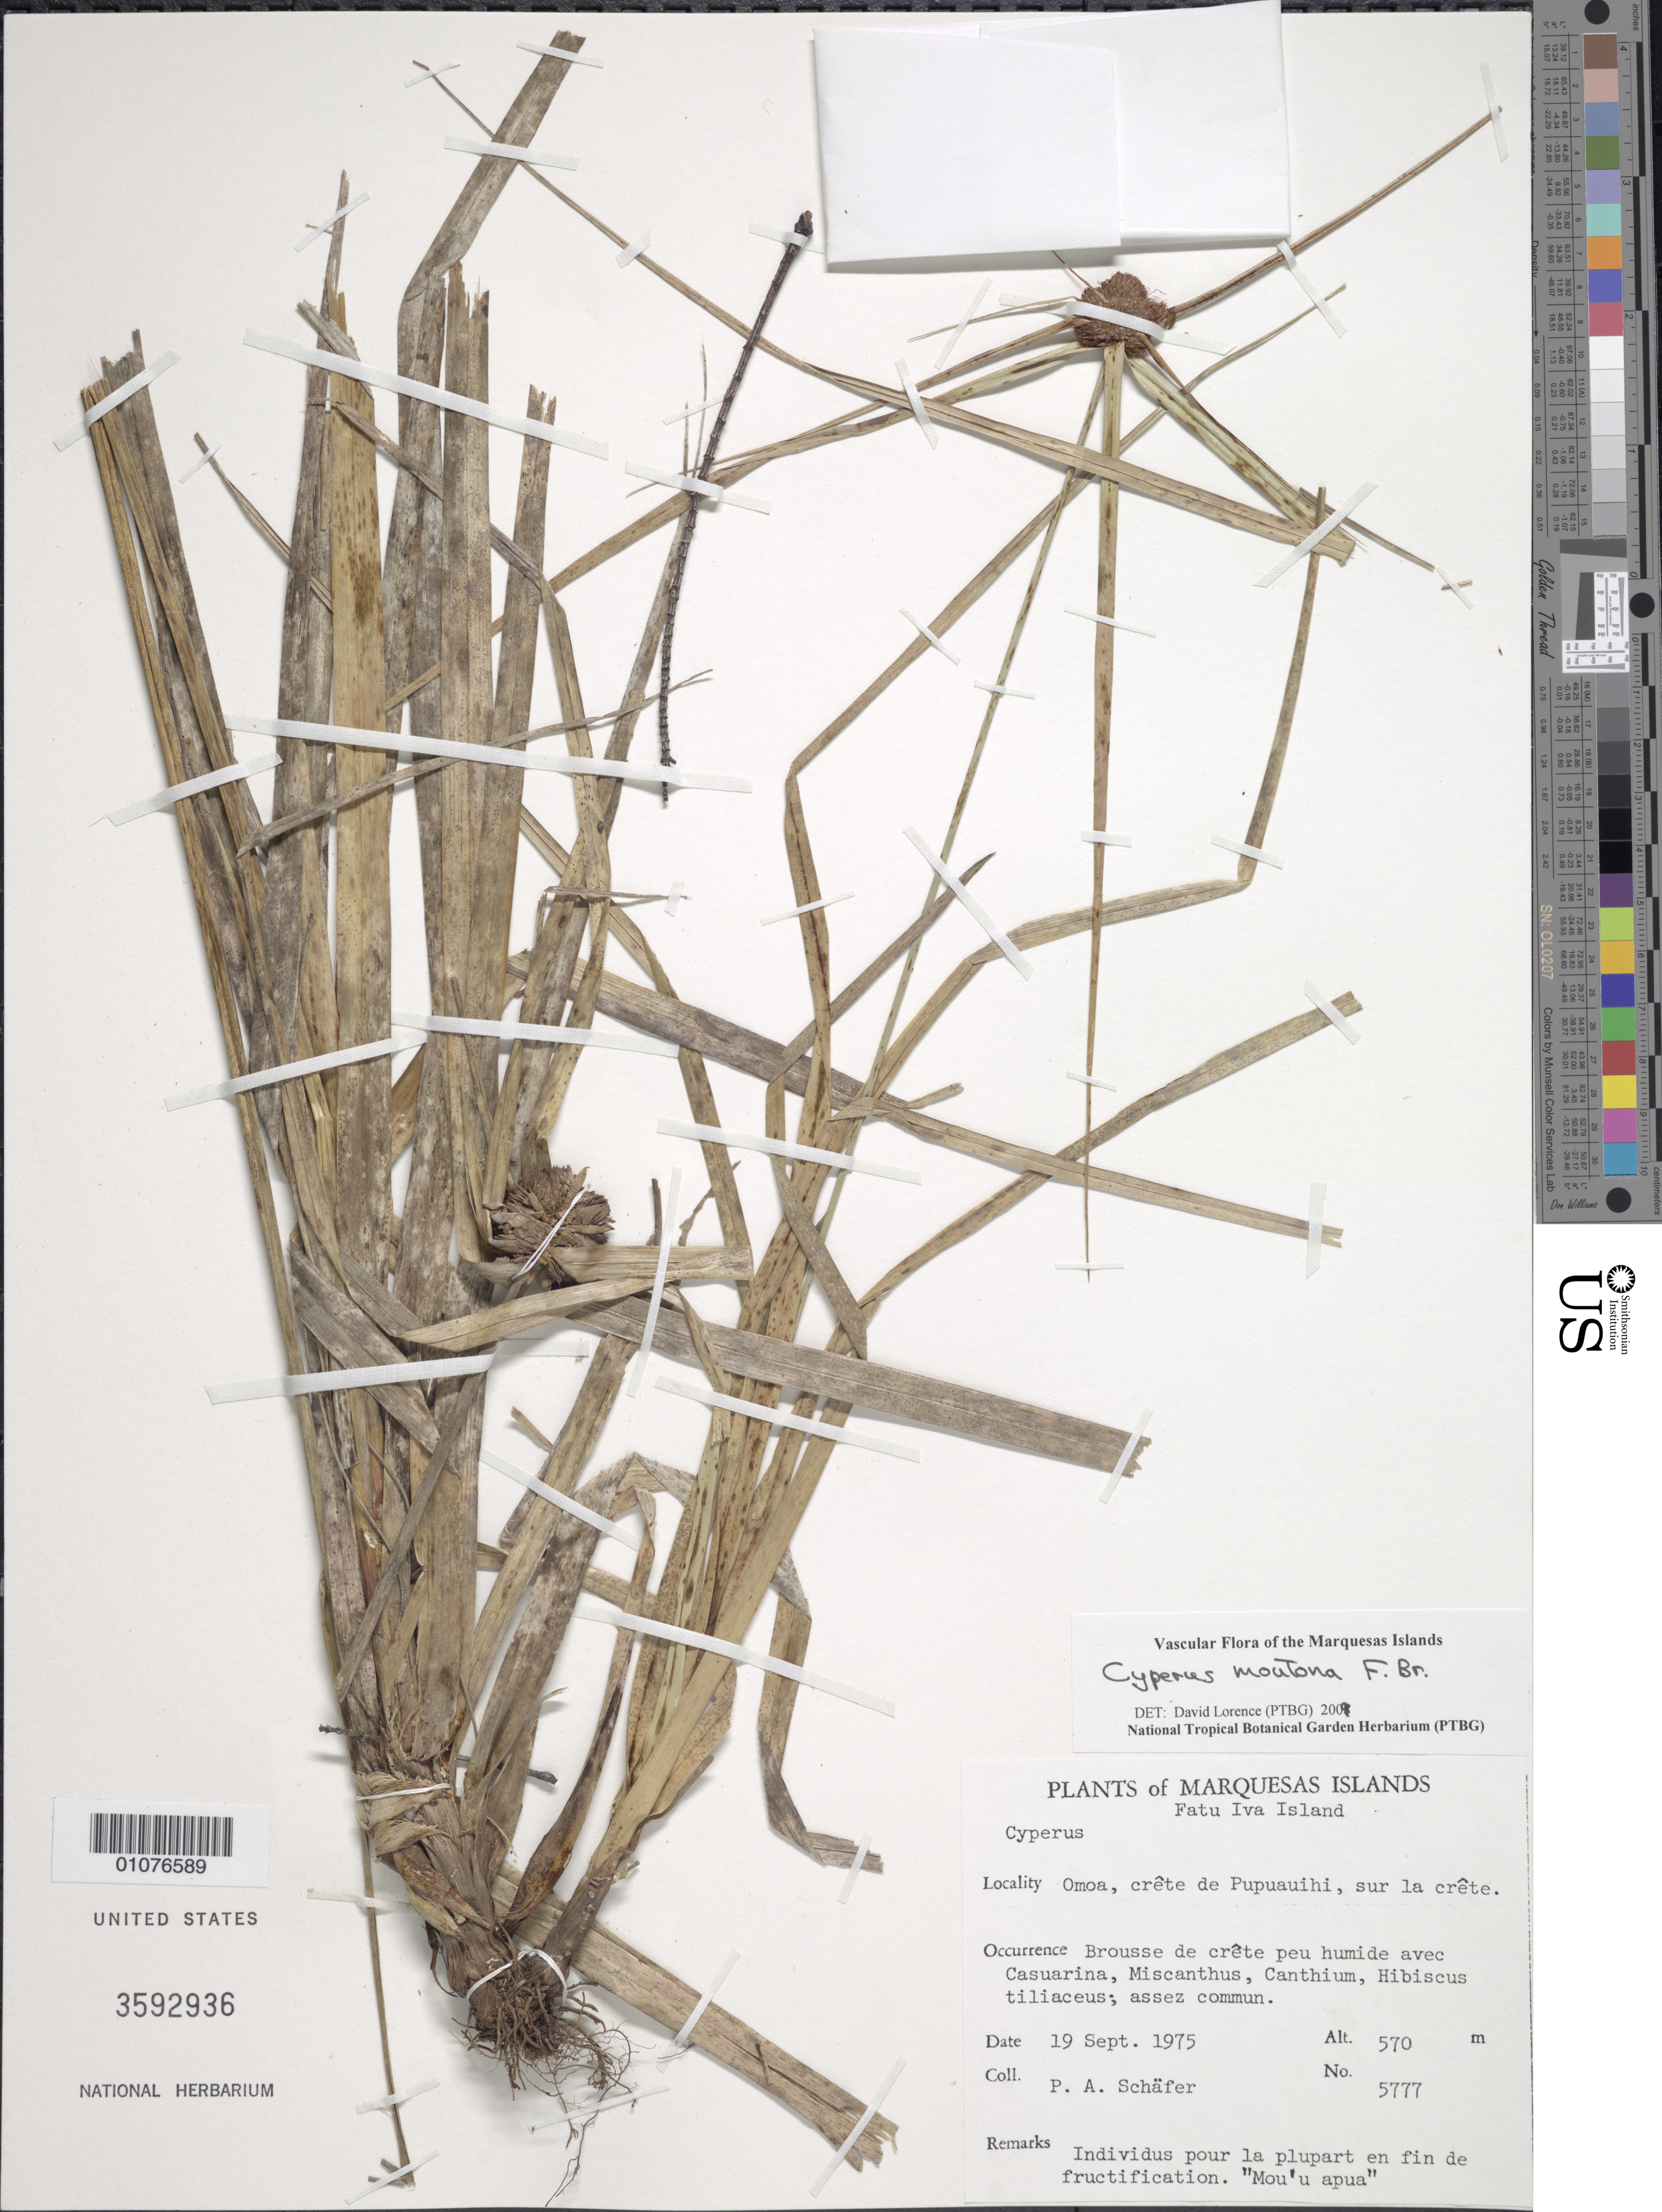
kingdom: Plantae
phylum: Tracheophyta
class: Liliopsida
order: Poales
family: Cyperaceae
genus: Cyperus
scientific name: Cyperus moutona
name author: F. Br.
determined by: Lorence, David H., (PTBG), National Tropical Botanical Garden (UNITED STATES)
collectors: P. A. Schäfer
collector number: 5777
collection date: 1975-09-19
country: French Polynesia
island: Fatu Hiva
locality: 'Omo'a, crête de Pupuauihi, sur la crête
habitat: Brousse de crête peu humide avec Casuarina, Miscanthus, Canthium, Hibiscus tiliaceus; assez commun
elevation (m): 570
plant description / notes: Individus pour la plupart en fin de fructification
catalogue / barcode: US 3592936